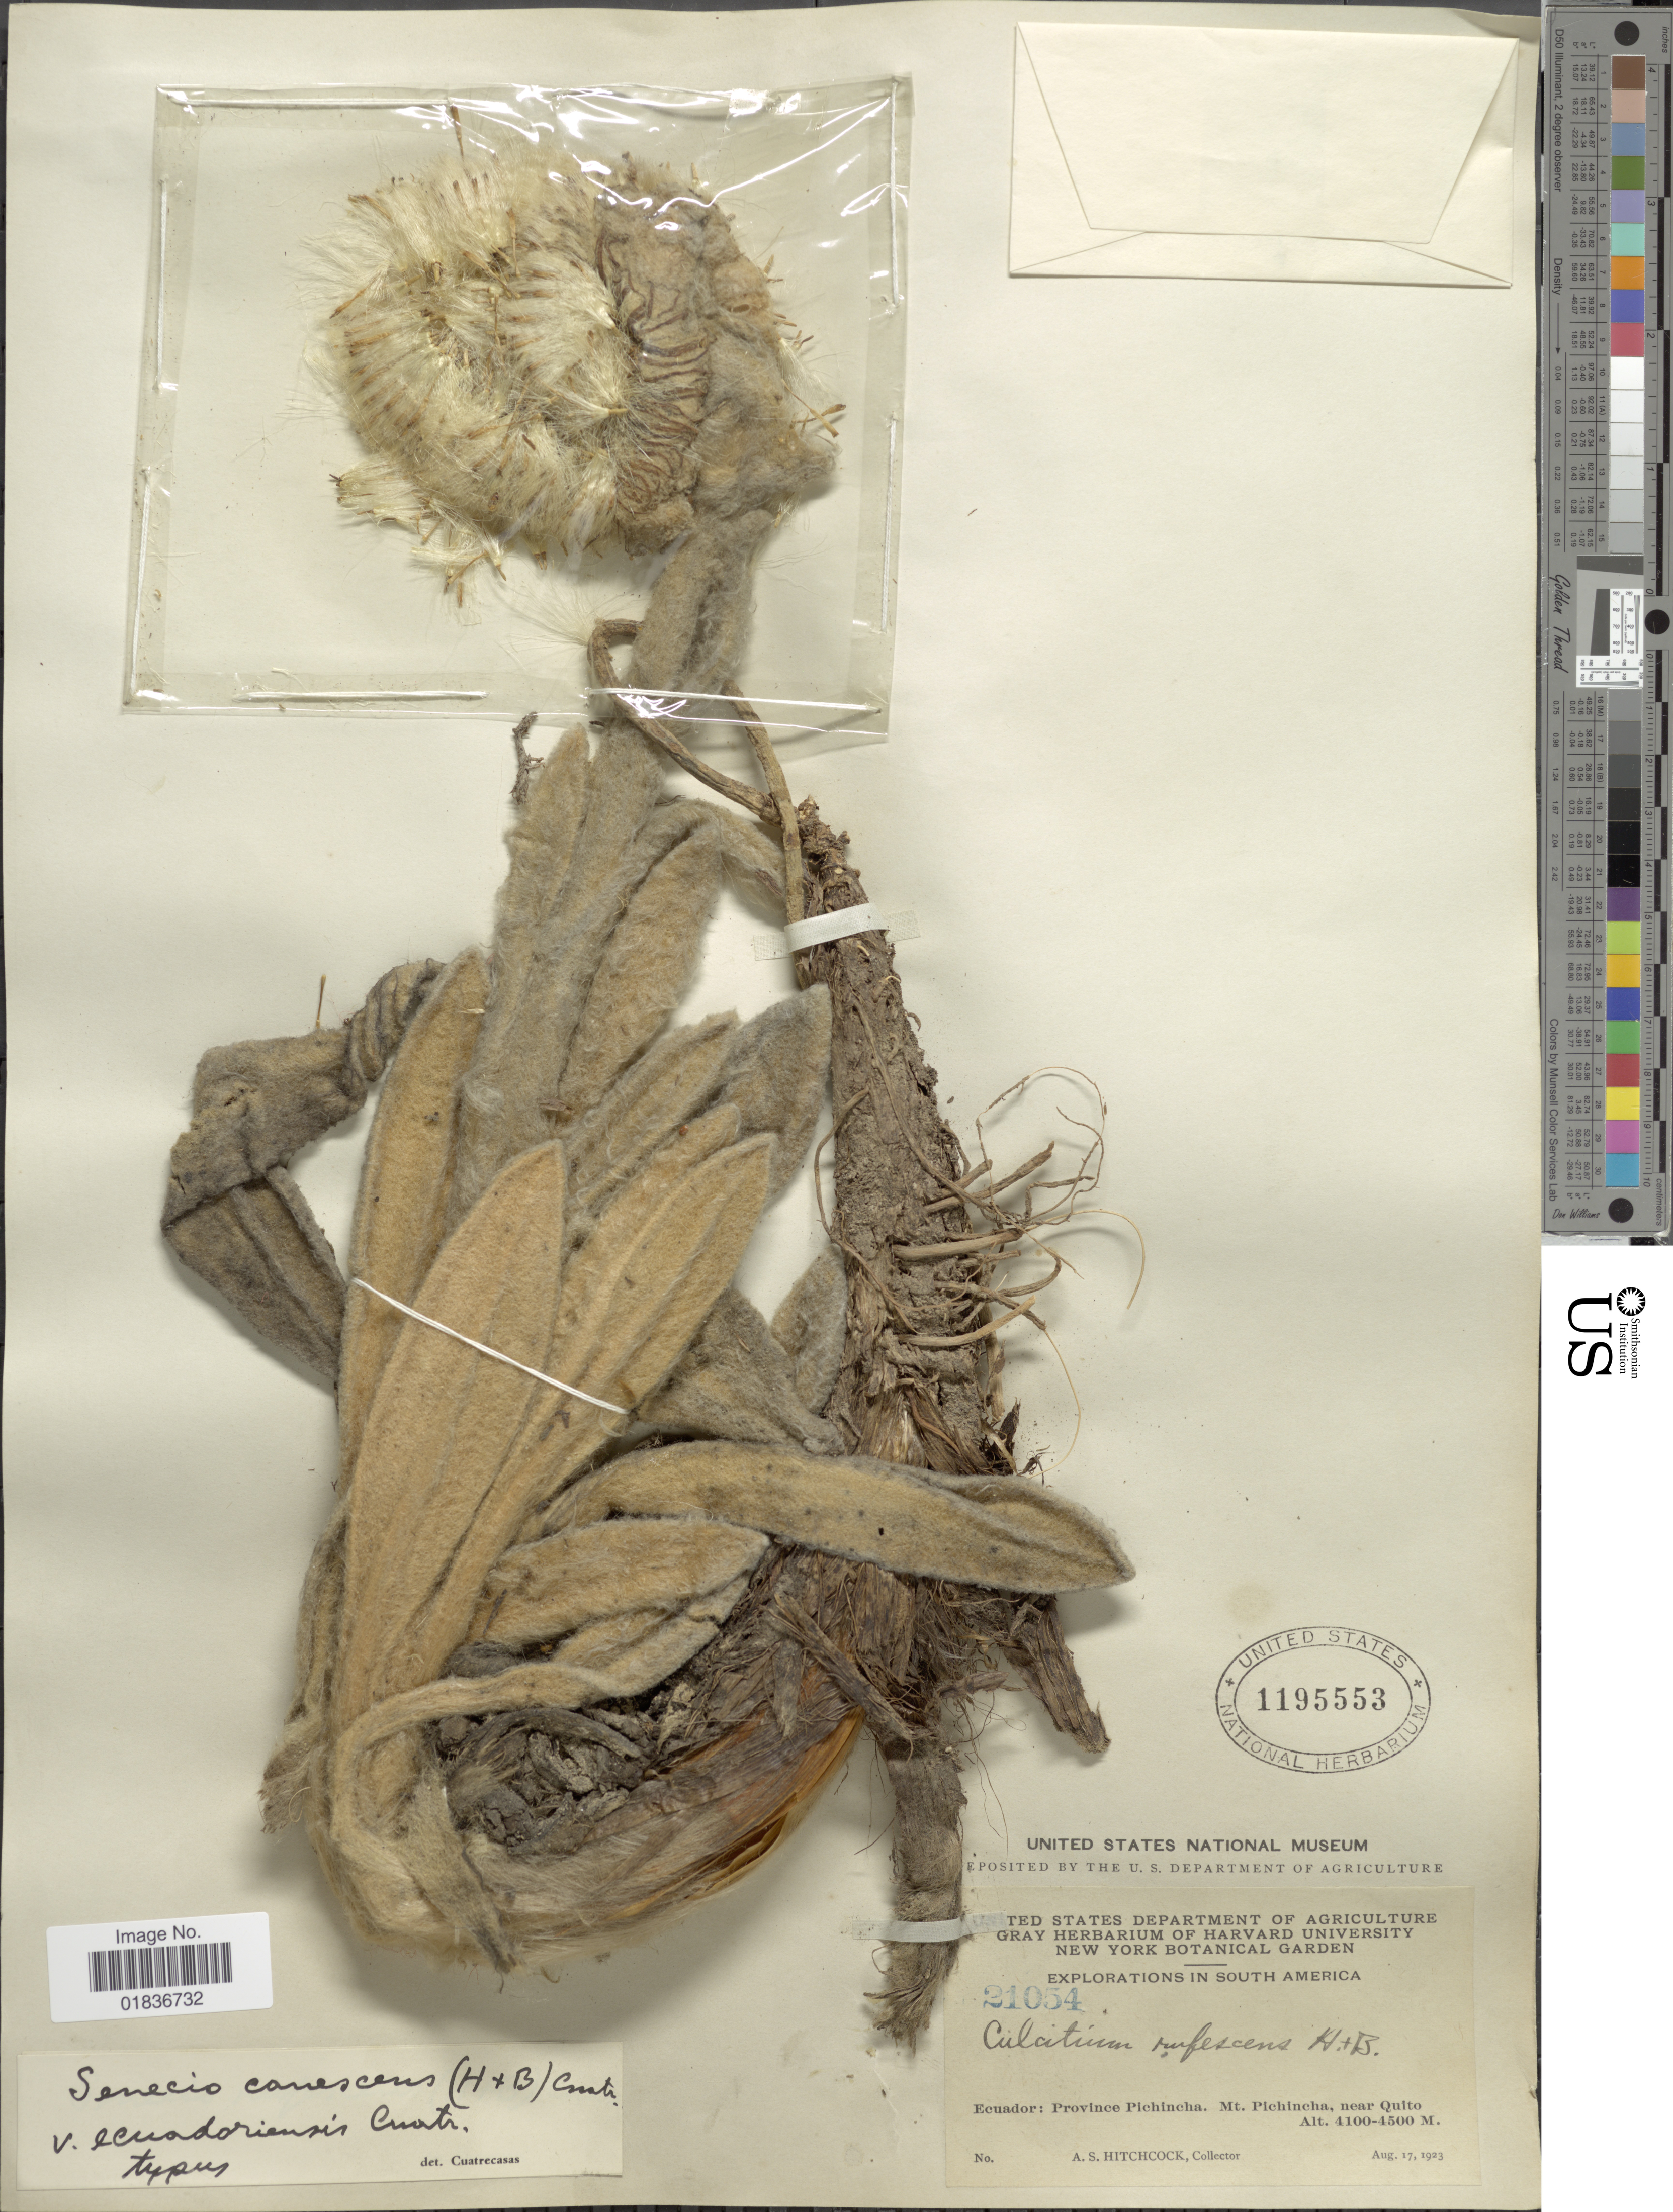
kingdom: Plantae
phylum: Tracheophyta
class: Magnoliopsida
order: Asterales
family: Asteraceae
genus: Senecio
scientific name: Senecio canescens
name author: (Bonpl.) Cuatrec.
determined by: Salomon, Luciana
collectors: A. S. Hitchcock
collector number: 21054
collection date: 1923-08-17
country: Ecuador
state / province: Pichincha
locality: Ecuador: Province Pichincha. Mt. Pichincha, near Quito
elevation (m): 4100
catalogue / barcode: US 1195553